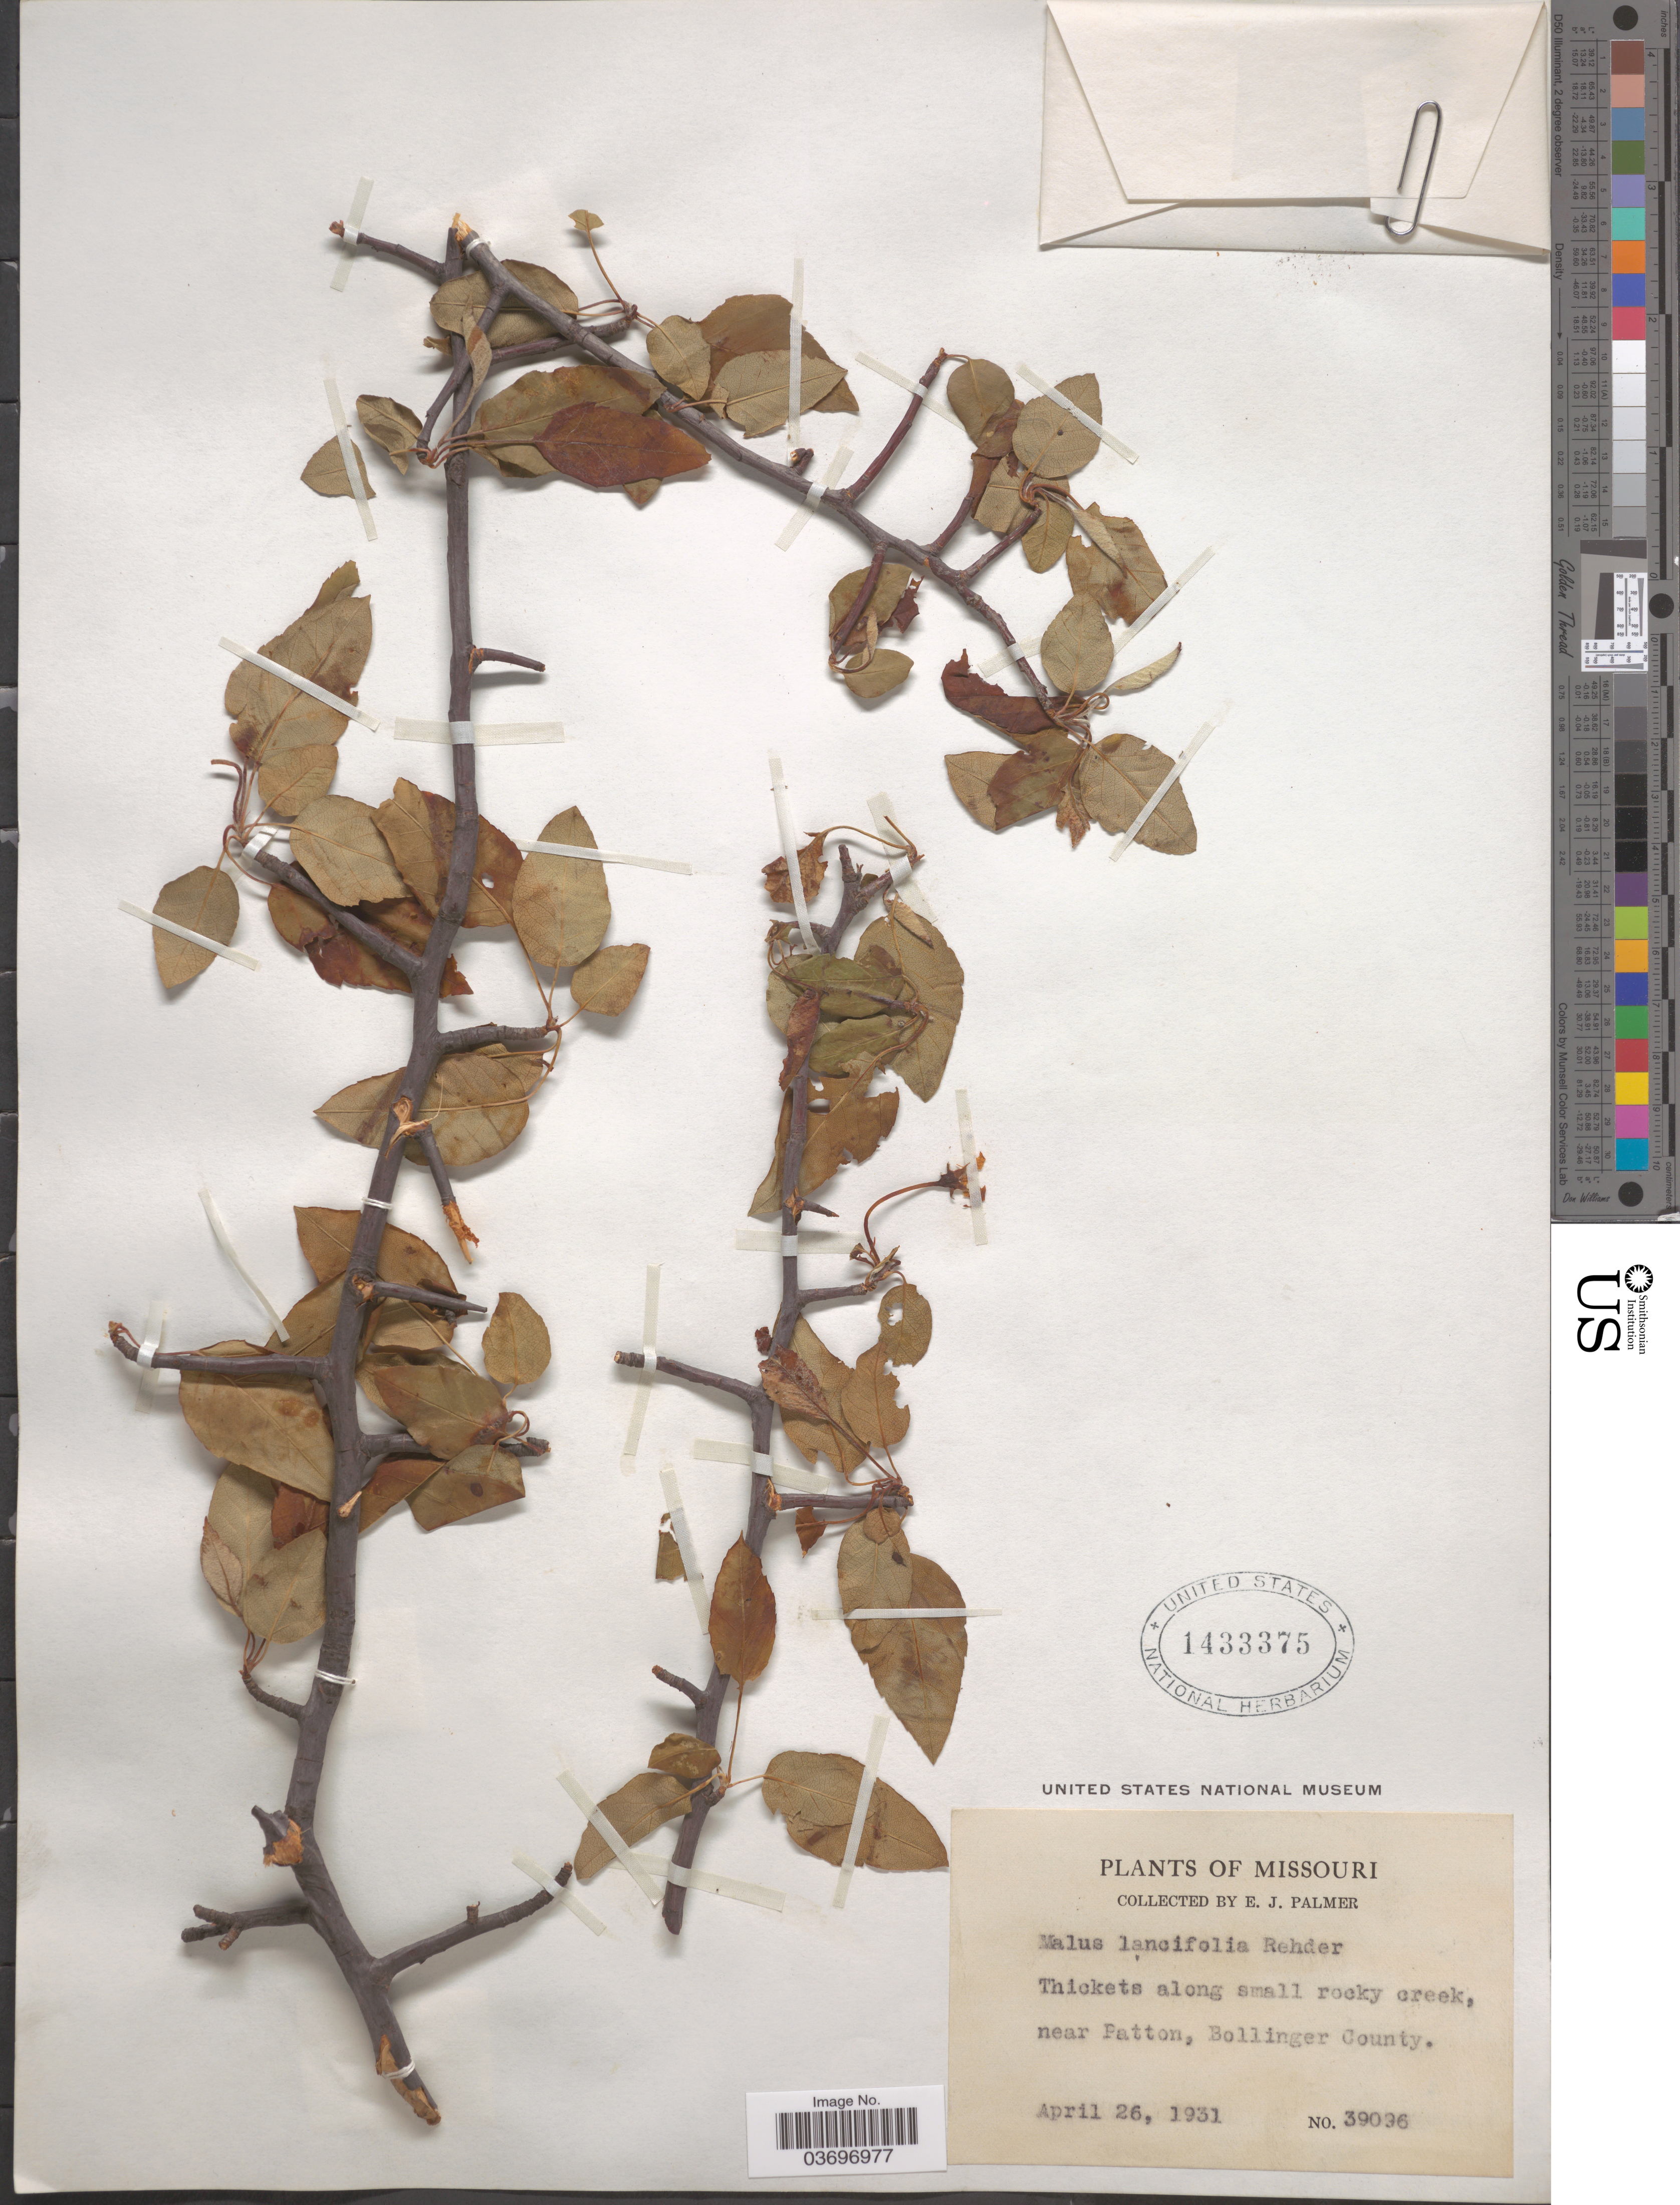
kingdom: Plantae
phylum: Tracheophyta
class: Magnoliopsida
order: Rosales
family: Rosaceae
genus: Malus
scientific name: Malus lancifolia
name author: Rehder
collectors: E. J. Palmer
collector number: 39096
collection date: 1931-04-26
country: United States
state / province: Missouri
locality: Near Patton, Bollinger County.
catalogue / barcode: US 1433375